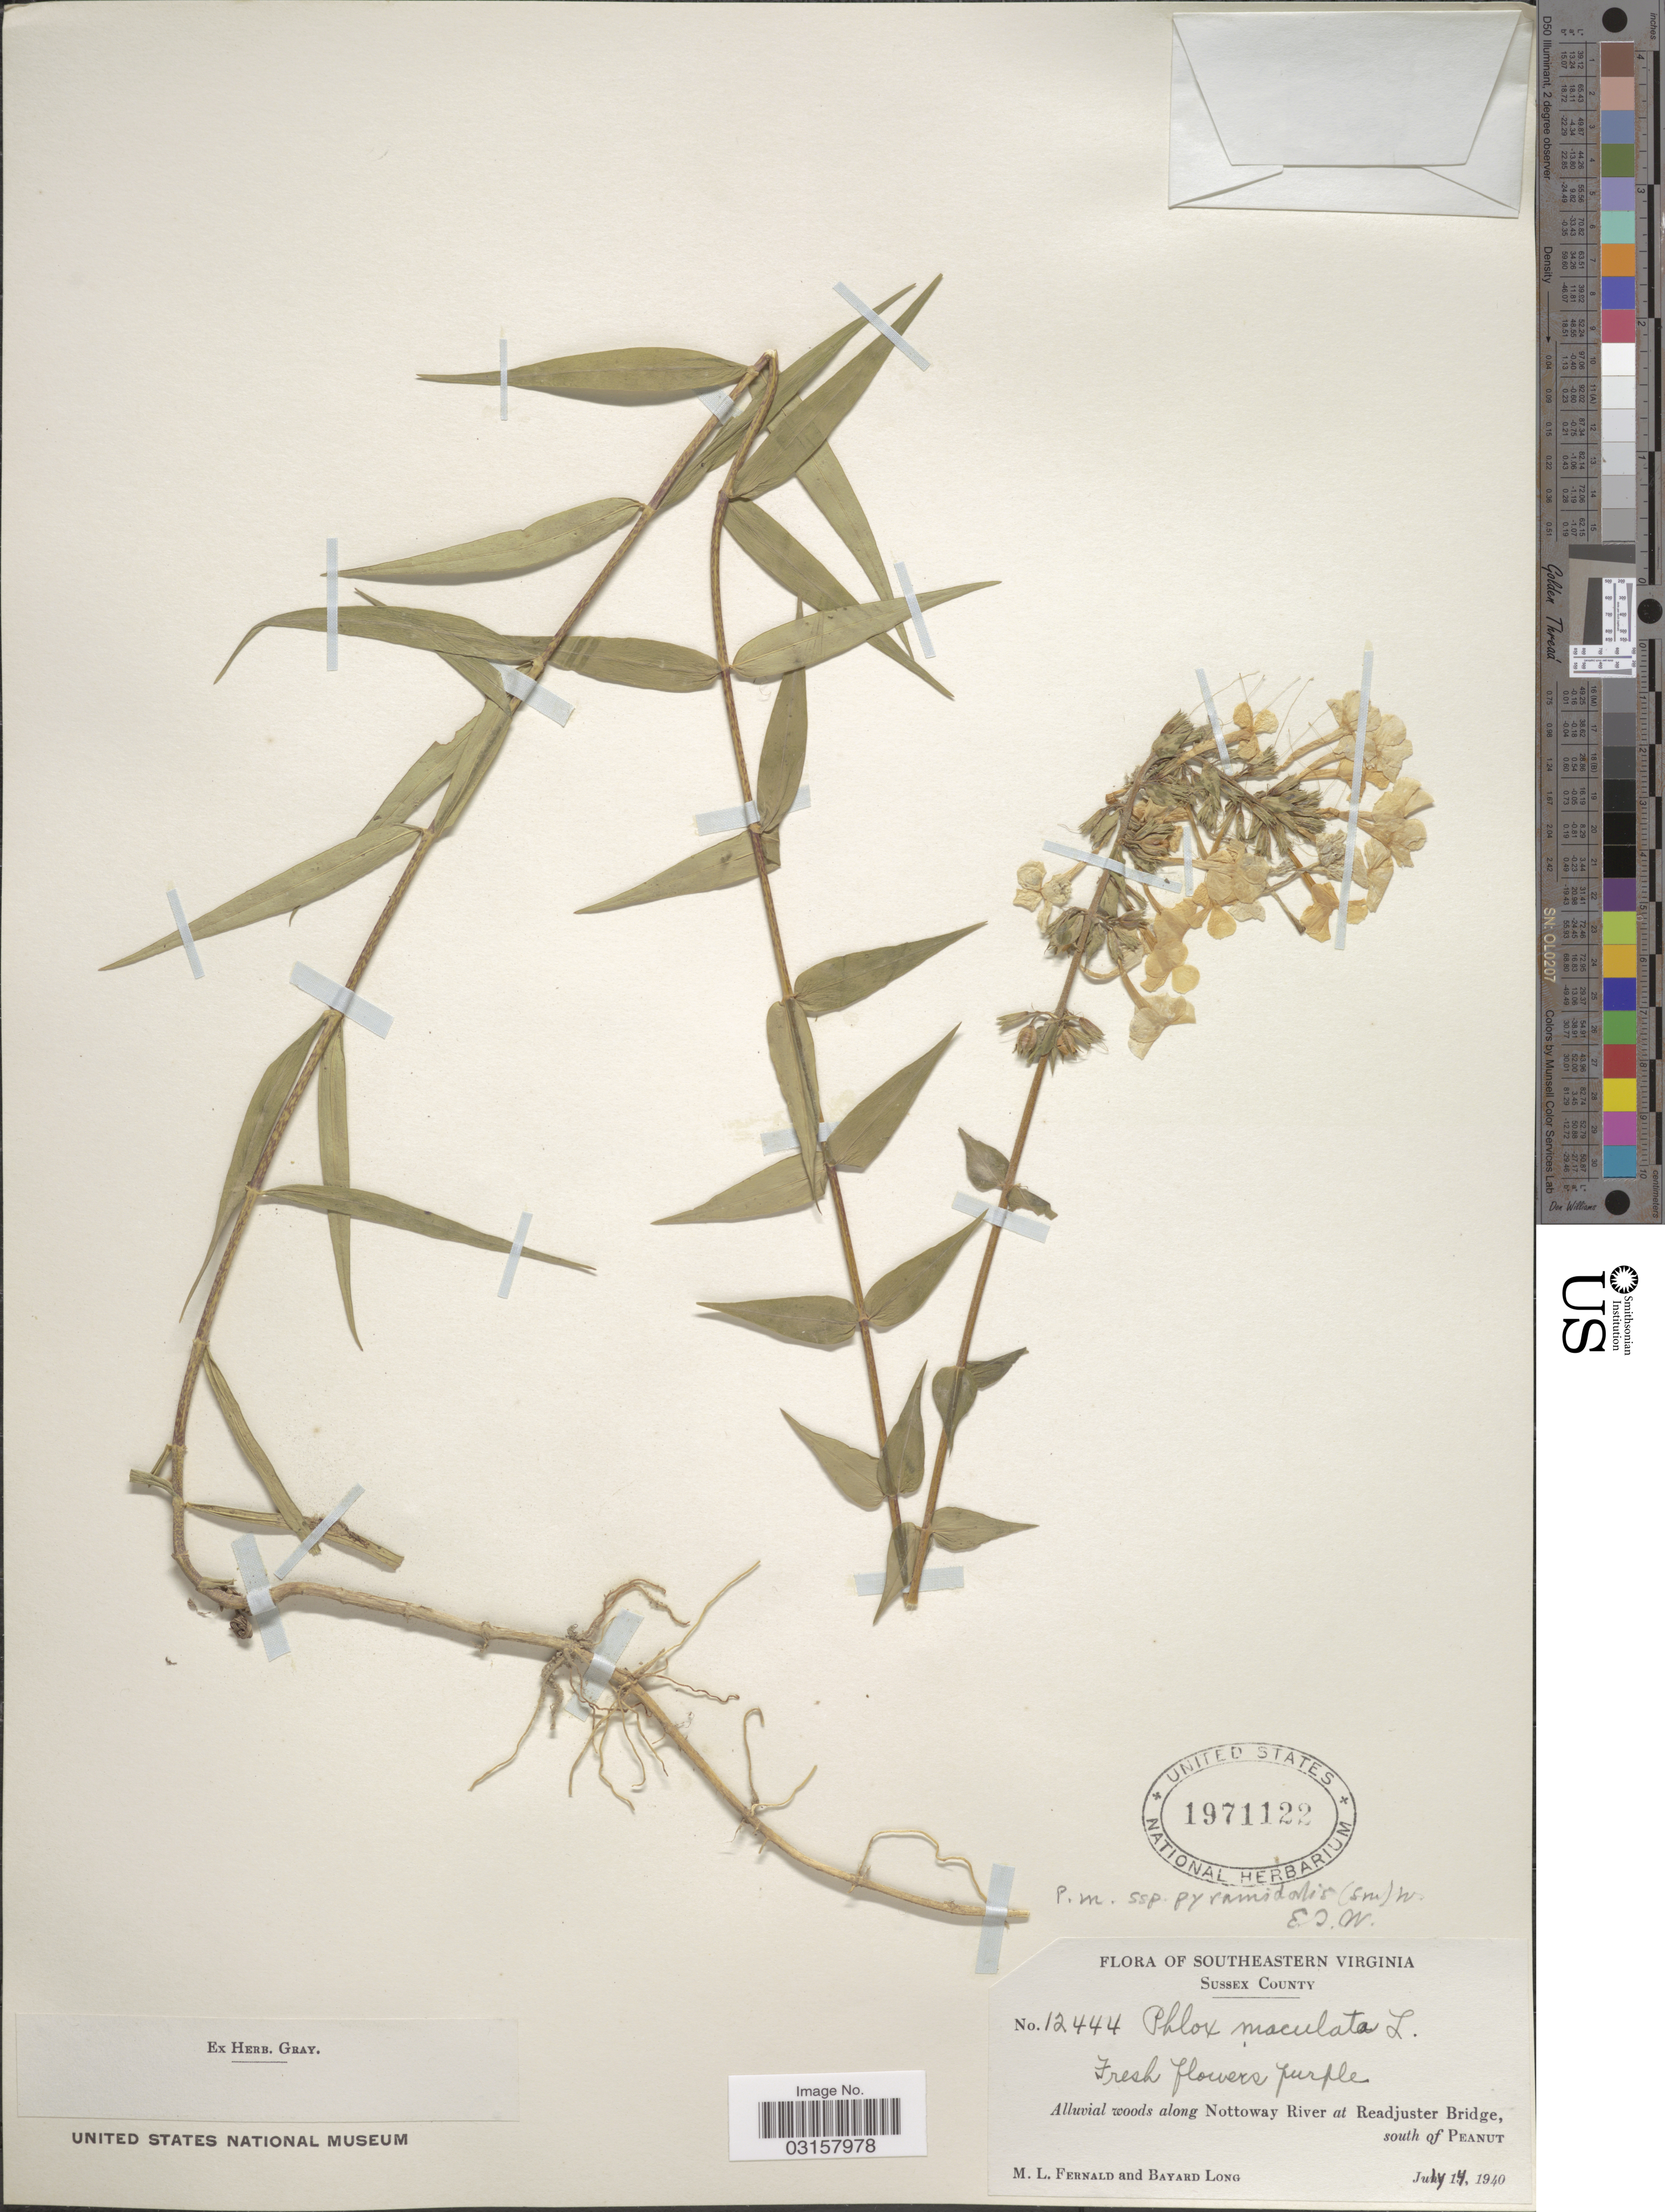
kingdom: Plantae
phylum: Tracheophyta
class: Magnoliopsida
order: Ericales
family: Polemoniaceae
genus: Phlox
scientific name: Phlox x pyramidalis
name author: (Sm.) Wherry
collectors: M. L. Fernald & B. Long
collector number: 12444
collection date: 1940-07-14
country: United States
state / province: Virginia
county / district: Sussex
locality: Southeastern Virginia. Sussex County. Alluvial woods along Nottoway River at Readjuster Bridge, south of Peanut.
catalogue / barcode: US 1971122